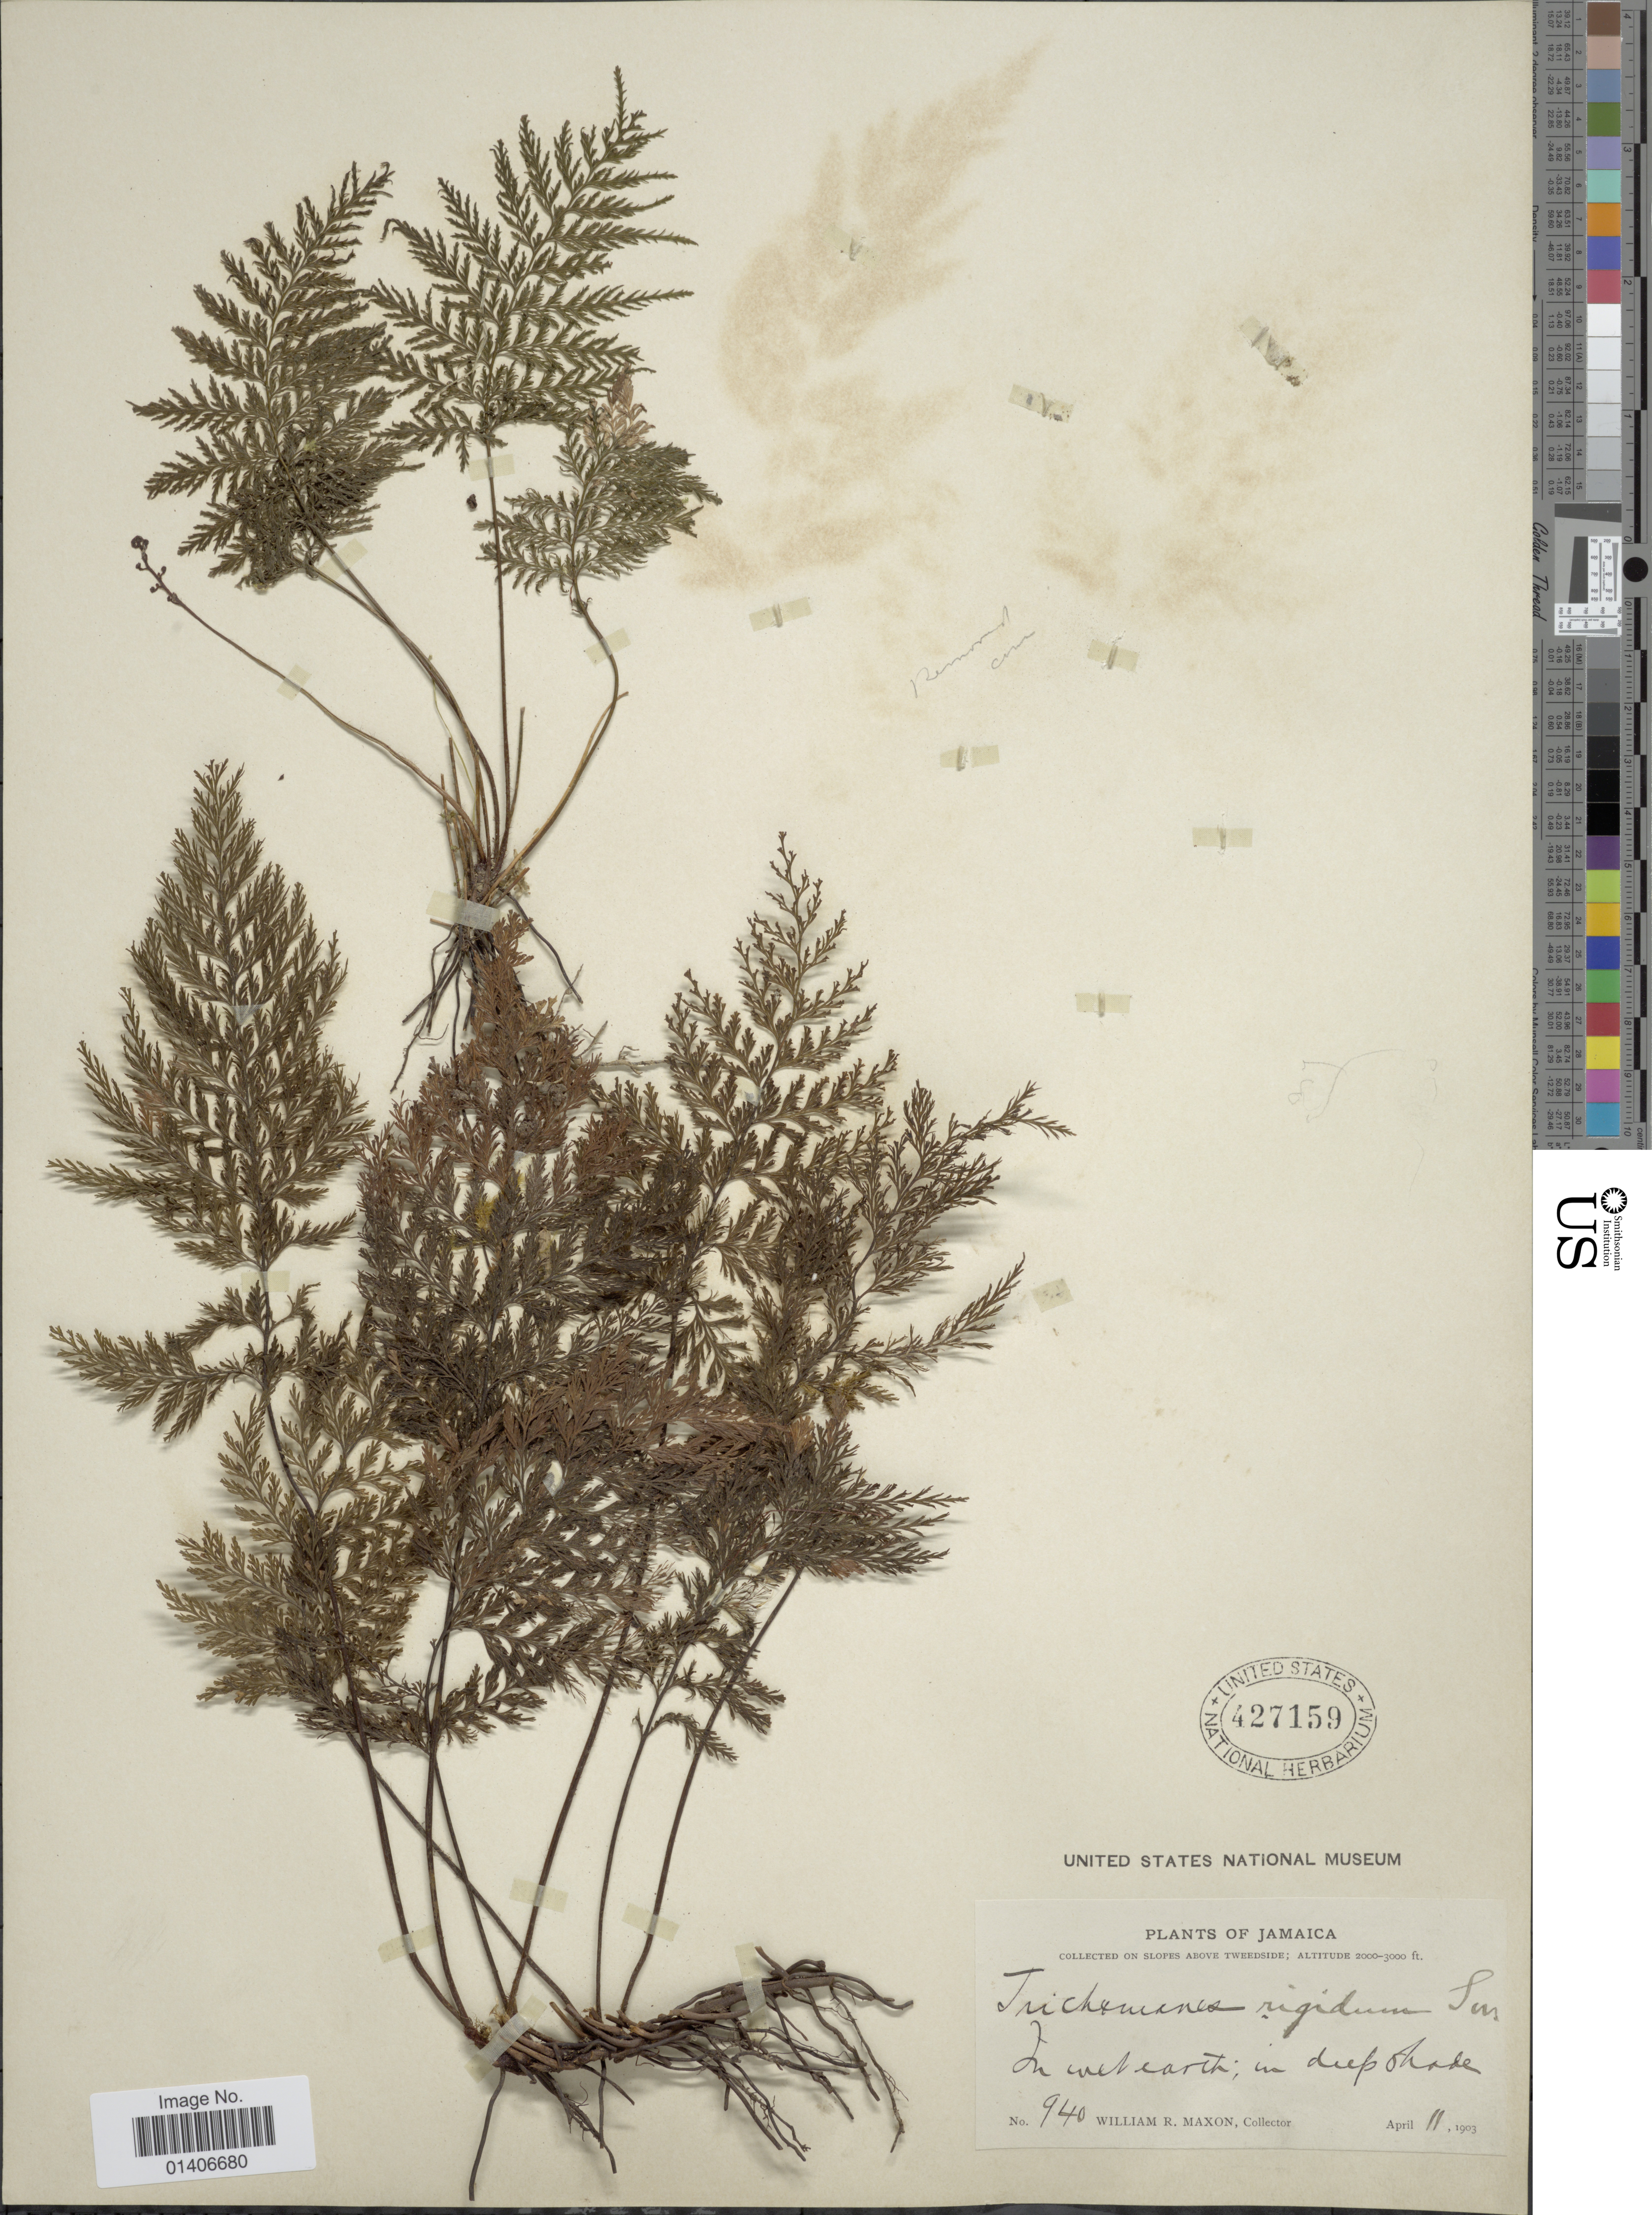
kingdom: Plantae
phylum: Tracheophyta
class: Polypodiopsida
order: Hymenophyllales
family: Hymenophyllaceae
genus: Abrodictyum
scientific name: Abrodictyum rigidum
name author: (Sw.) Ebihara & Dubuisson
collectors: W. R. Maxon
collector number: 940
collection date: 1903-04-11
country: Jamaica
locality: On slopes above Tweesides, In wet earth; in deep shade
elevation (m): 610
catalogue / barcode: US 427159